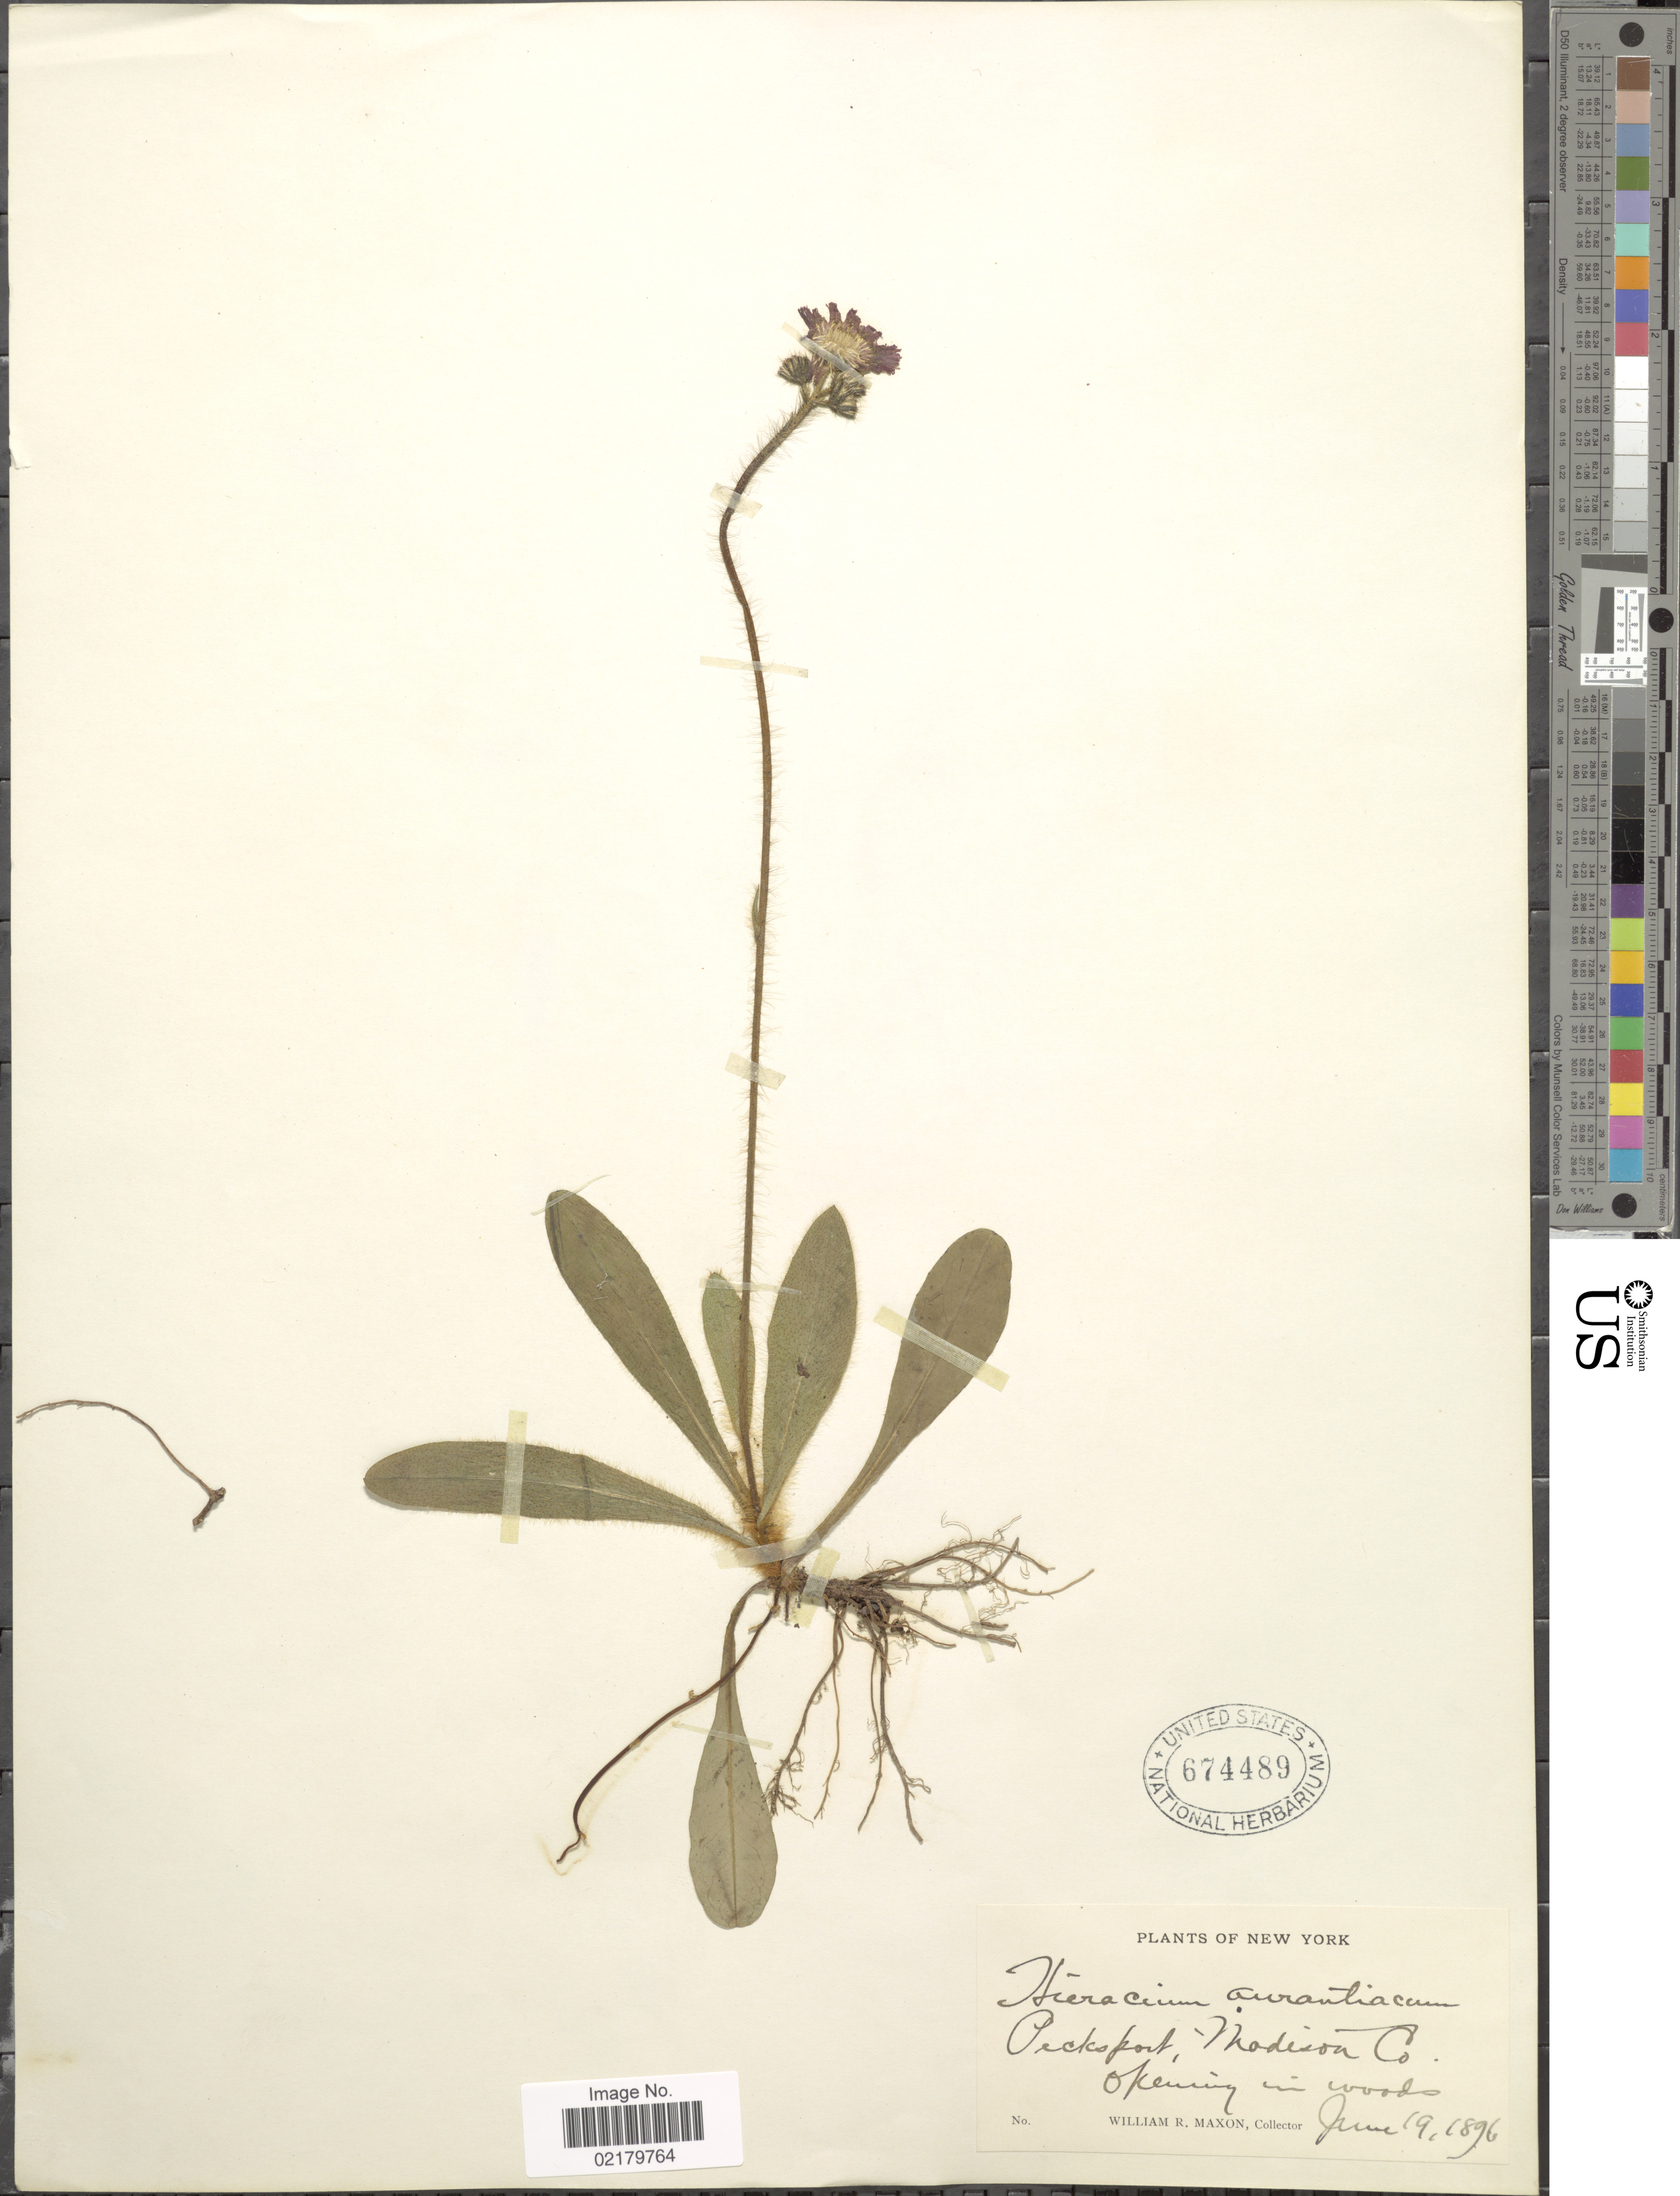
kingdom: Plantae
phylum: Tracheophyta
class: Magnoliopsida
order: Asterales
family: Asteraceae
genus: Pilosella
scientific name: Pilosella aurantiaca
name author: (L.) F.W. Schultz & Sch. Bip.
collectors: W. R. Maxon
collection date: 1896-06-19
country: United States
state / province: New York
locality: Pecksport, madison Co, Opening in woods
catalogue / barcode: US 674489